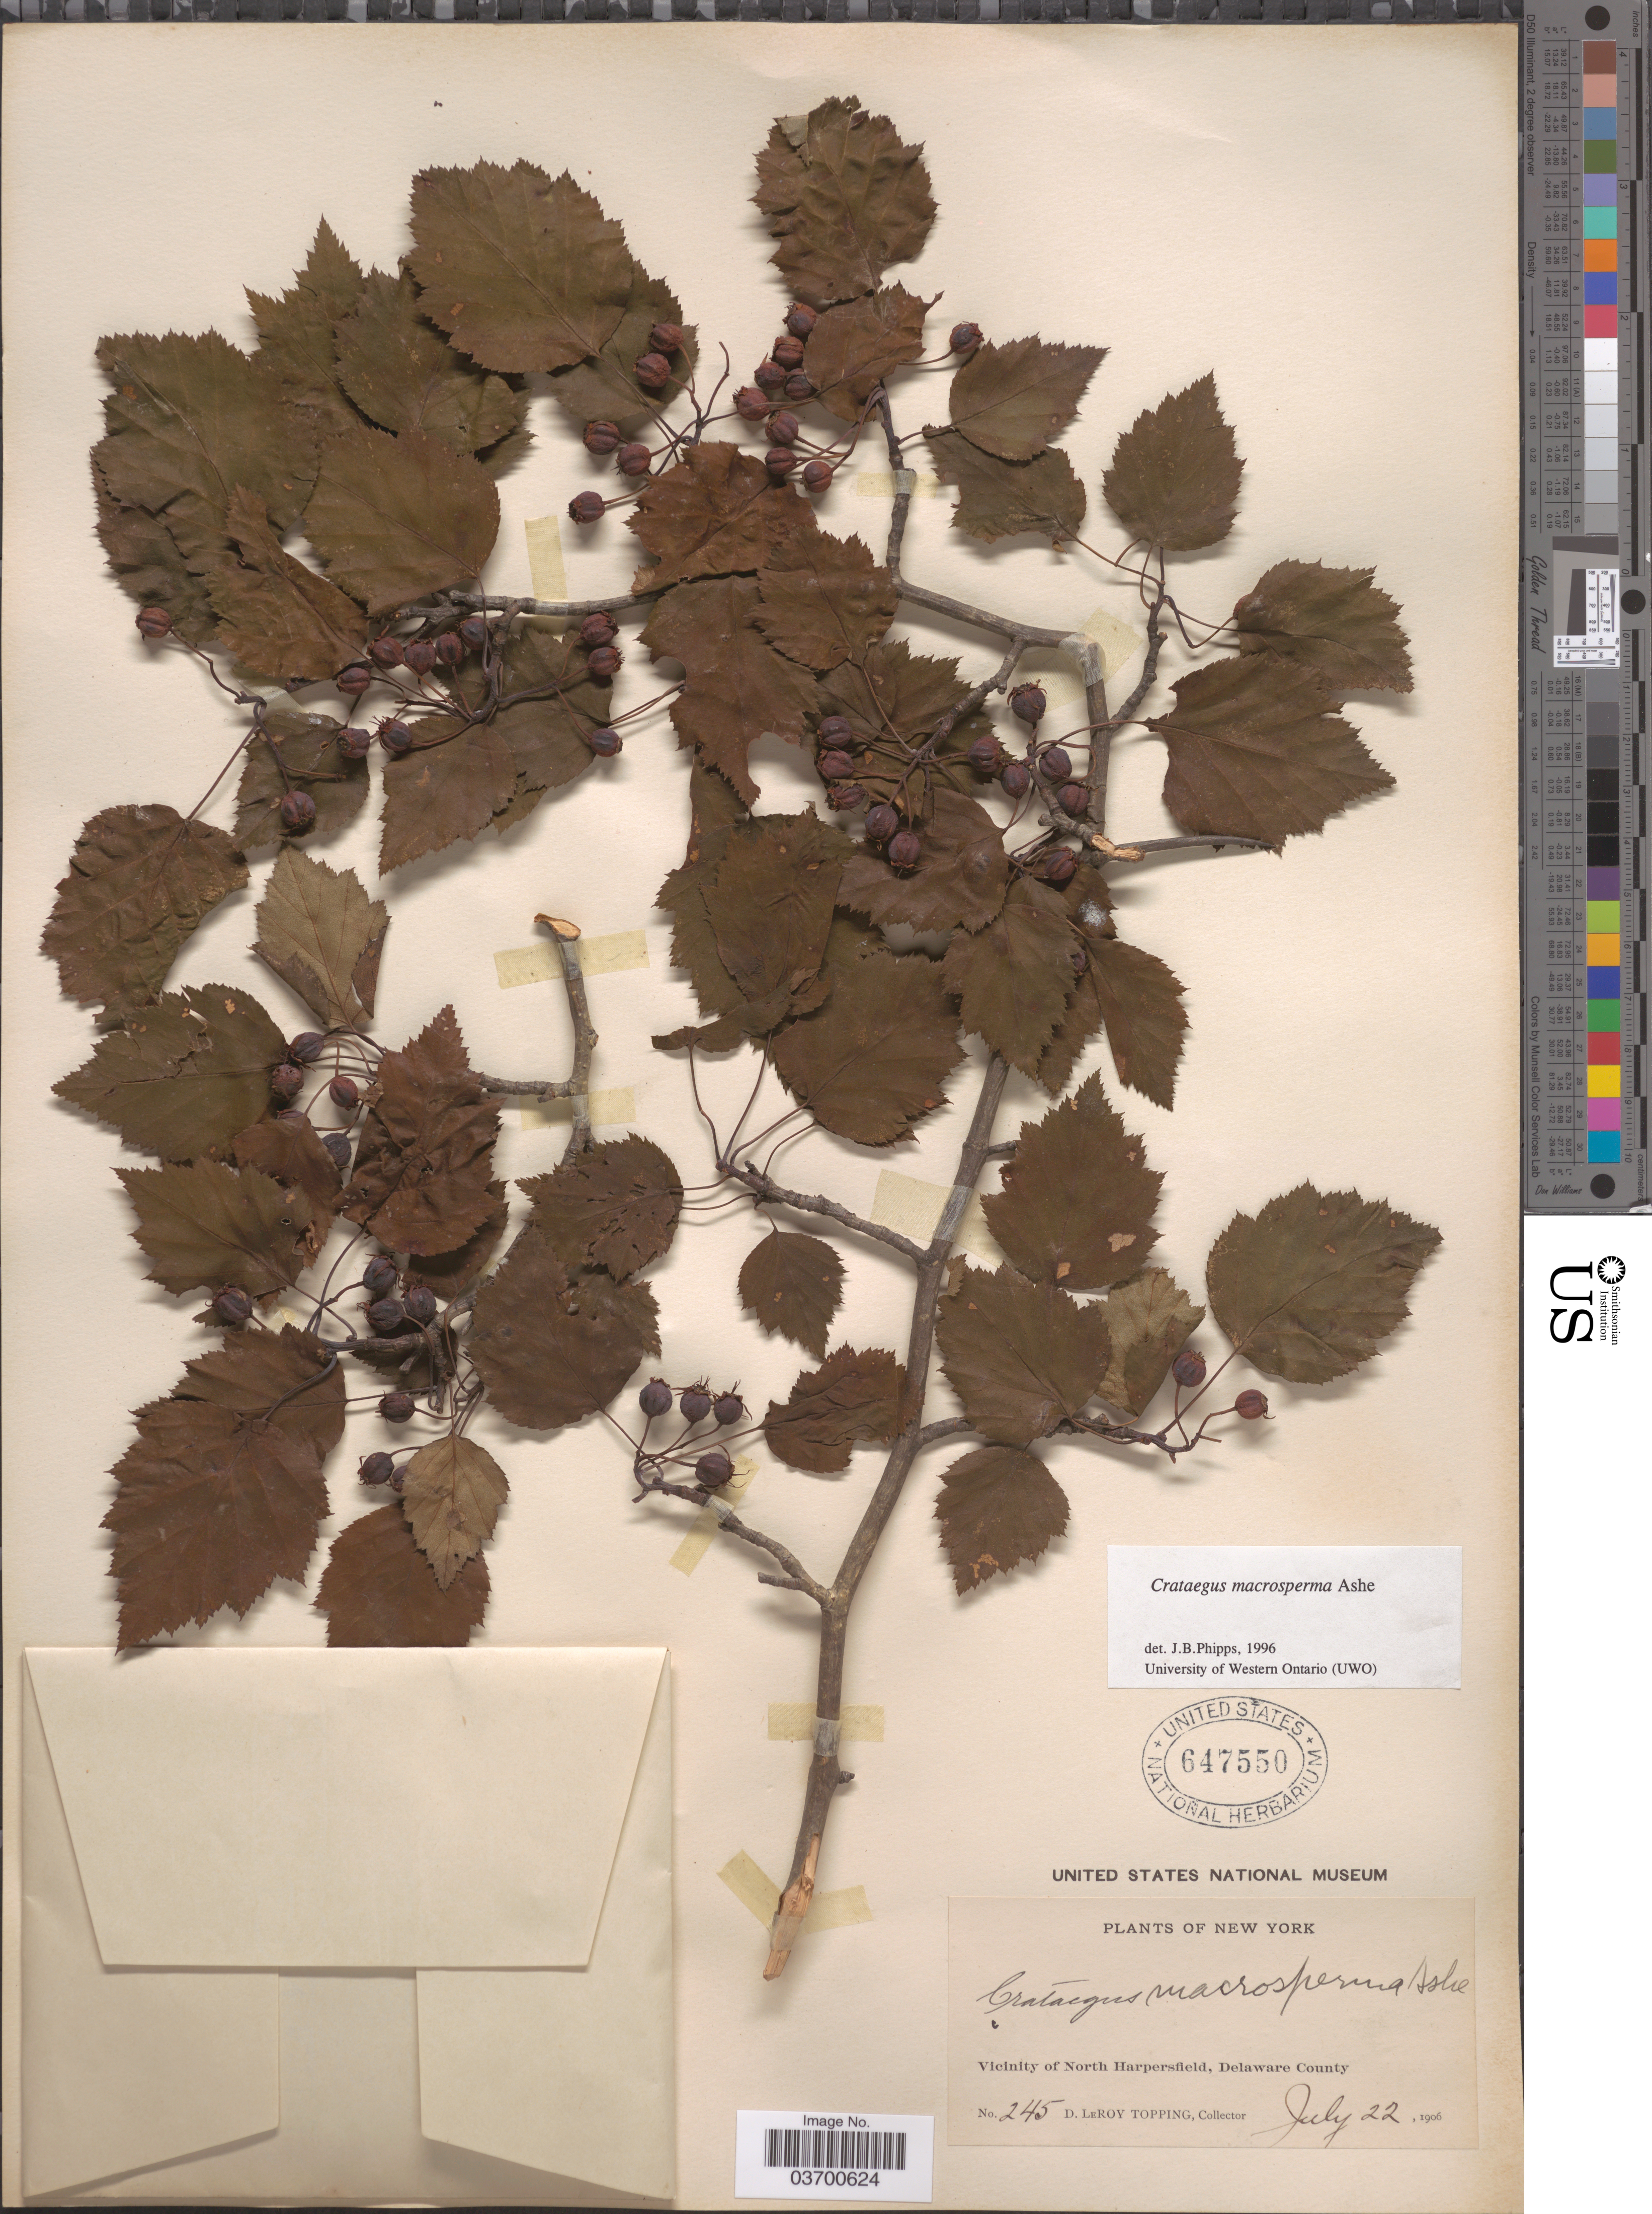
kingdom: Plantae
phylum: Tracheophyta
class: Magnoliopsida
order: Rosales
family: Rosaceae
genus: Crataegus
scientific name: Crataegus macrosperma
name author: Ashe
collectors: D. L. Topping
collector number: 245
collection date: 1906-07-22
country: United States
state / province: New York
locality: Vicinity of North Harpersfield, Delaware County.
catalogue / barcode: US 647550